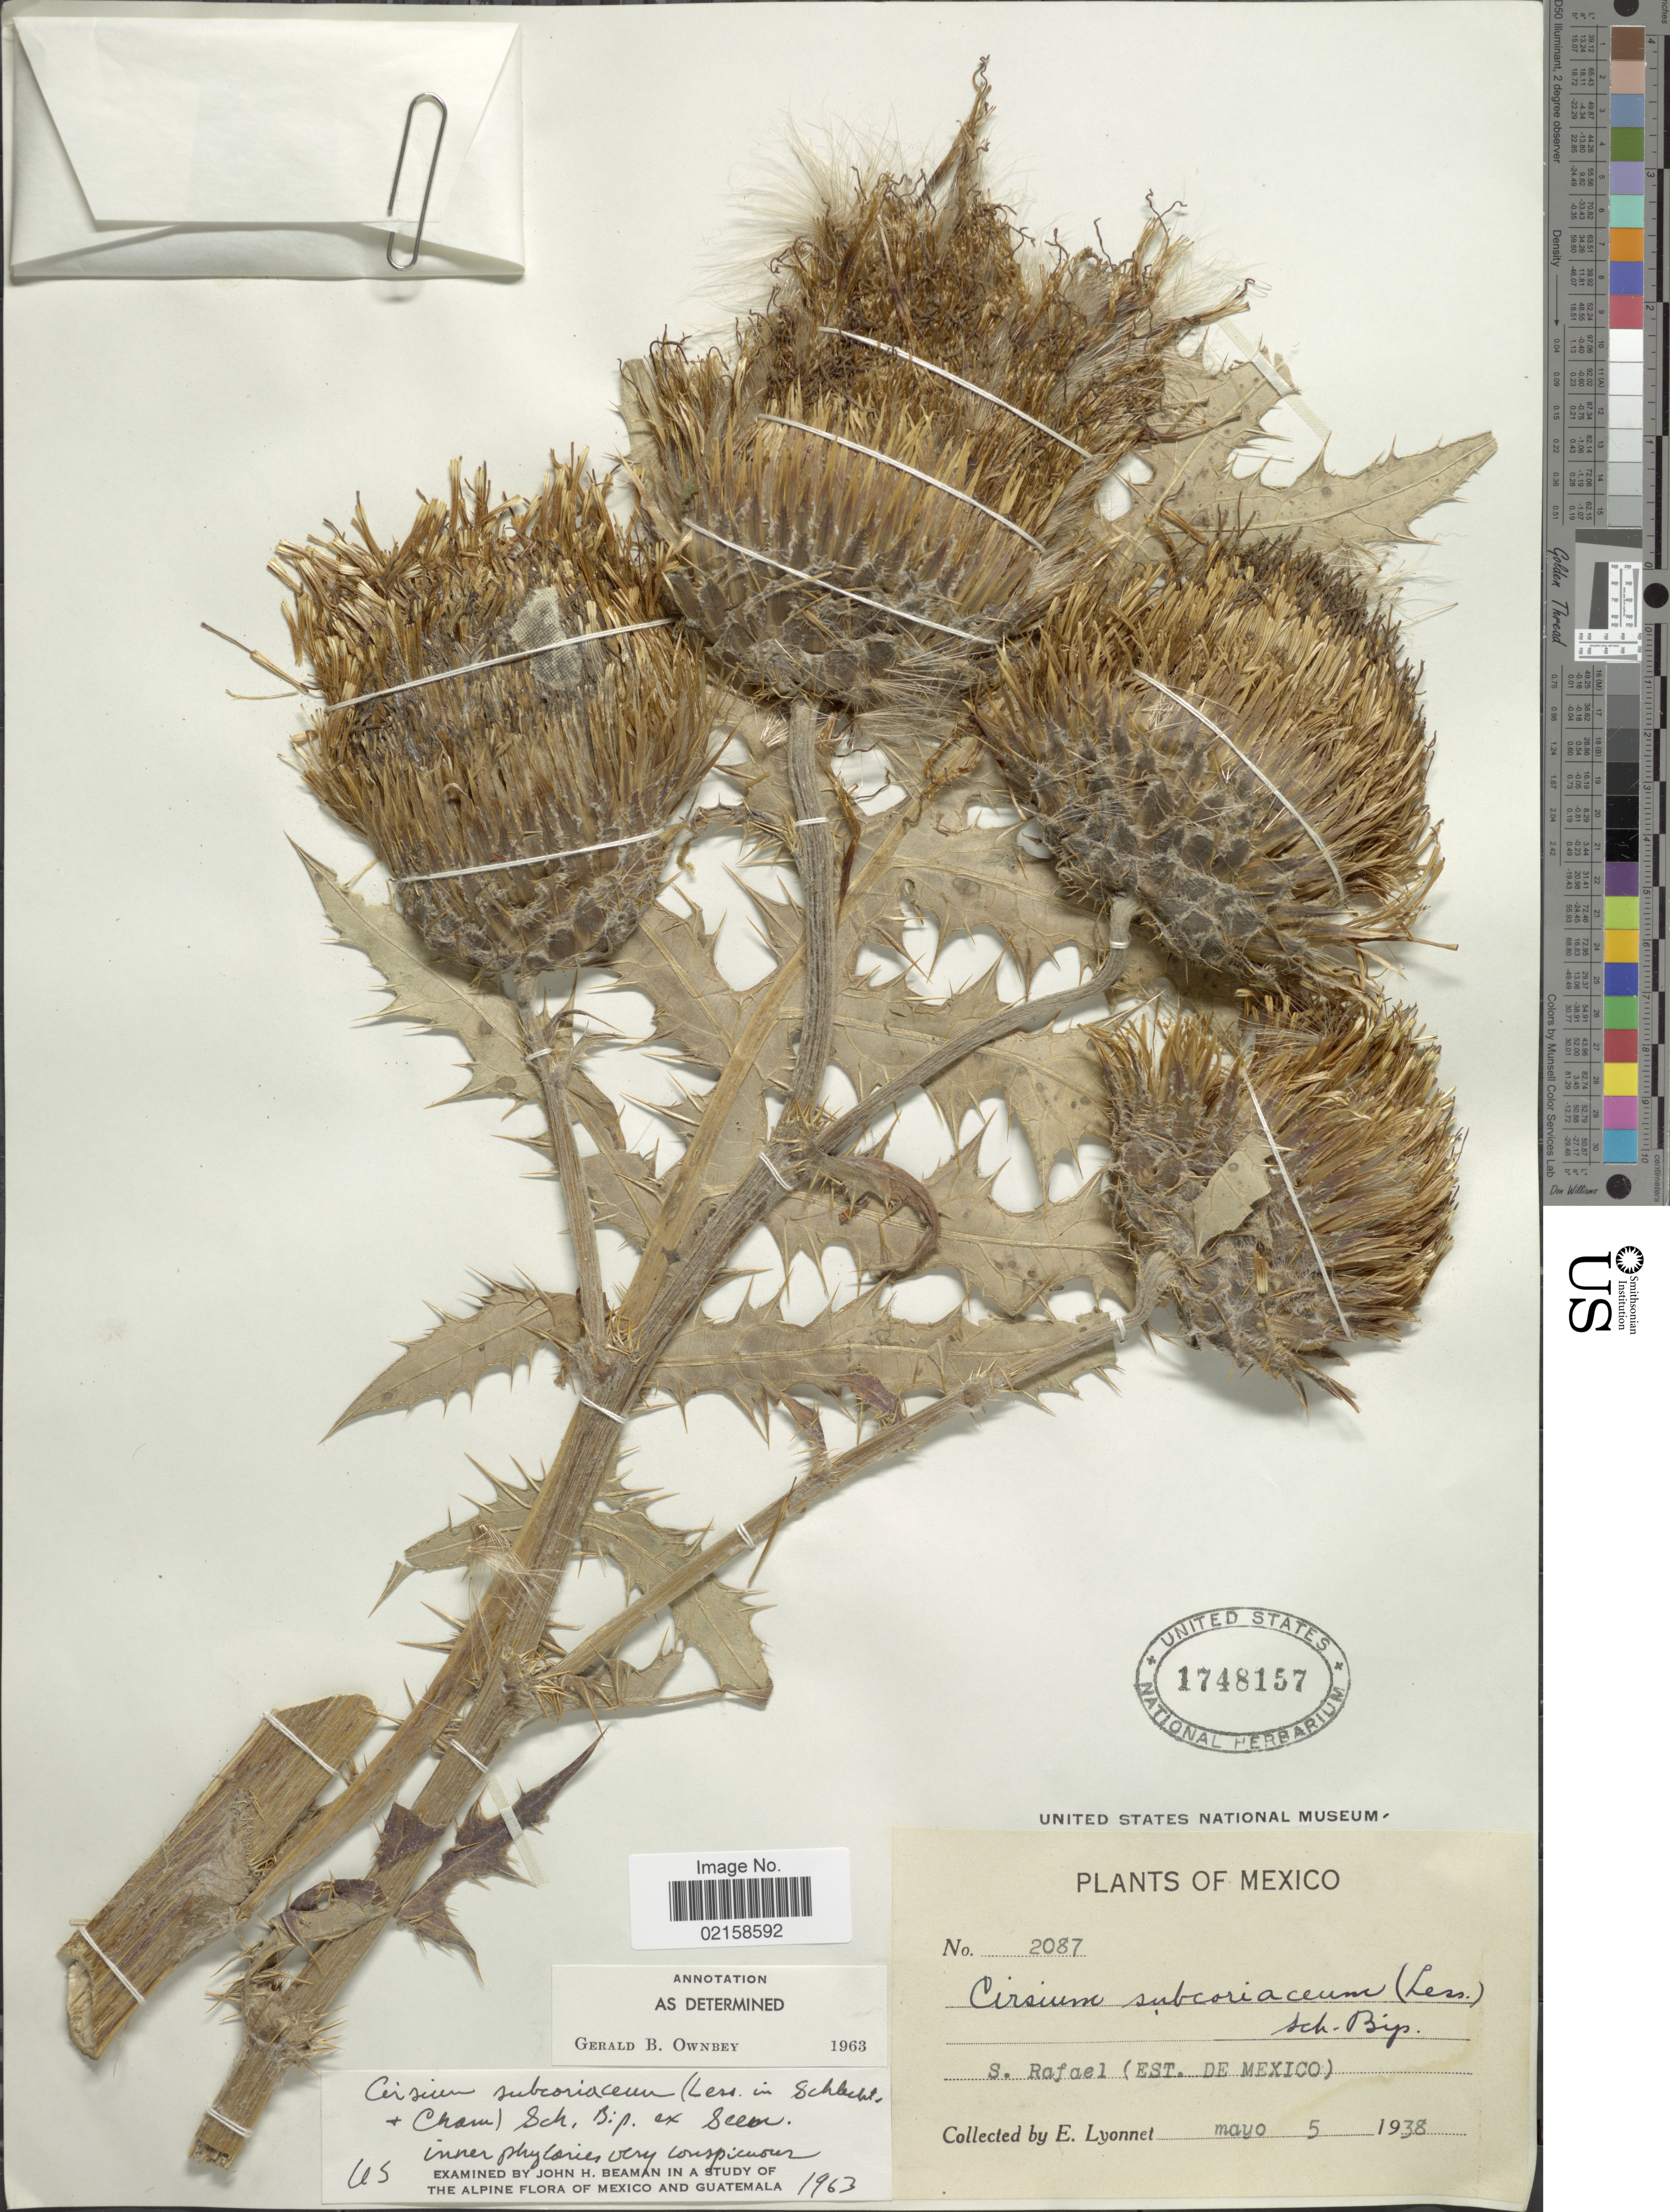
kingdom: Plantae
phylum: Tracheophyta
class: Magnoliopsida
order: Asterales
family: Asteraceae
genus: Cirsium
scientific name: Cirsium subcoriaceum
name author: (Less.) Sch. Bip.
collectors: E. Lyonnet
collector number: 2087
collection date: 1938-05-05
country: Mexico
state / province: México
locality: S. Rafael.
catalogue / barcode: US 1748157